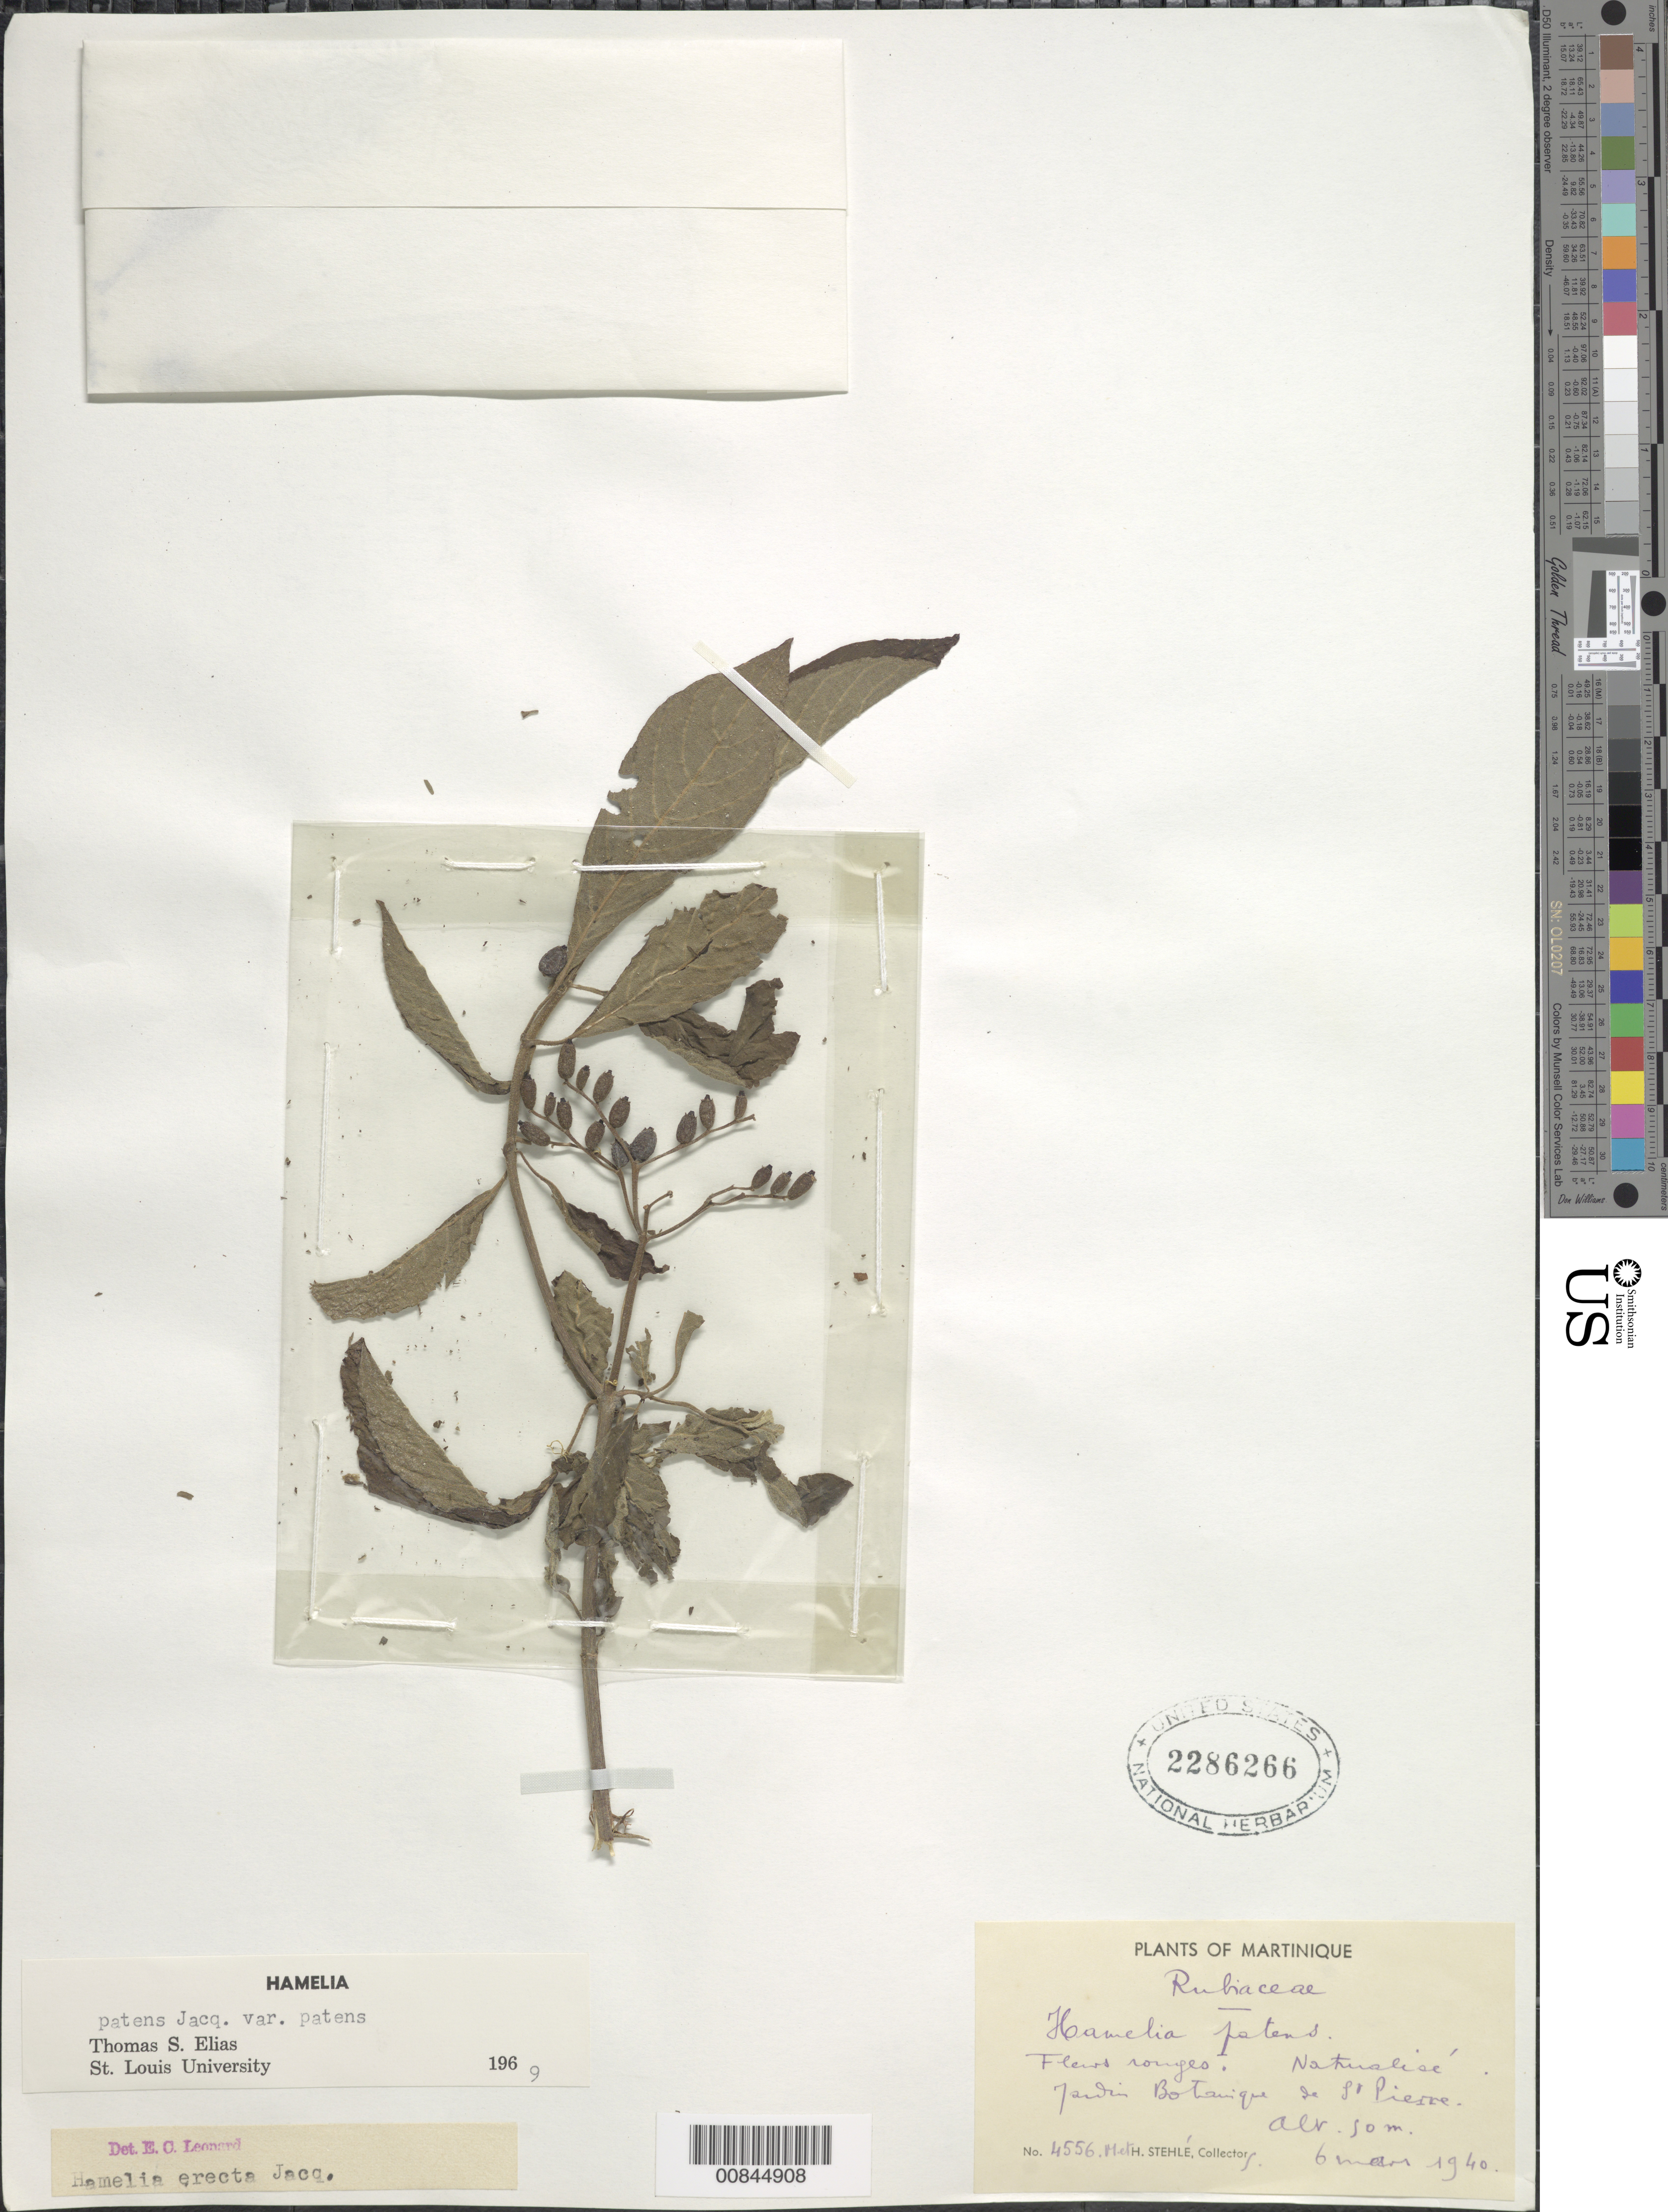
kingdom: Plantae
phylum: Tracheophyta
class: Magnoliopsida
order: Gentianales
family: Rubiaceae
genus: Hamelia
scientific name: Hamelia patens var. patens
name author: Jacq.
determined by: Elias, T. S.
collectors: H. Stehlé & M. Stehlé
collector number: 4556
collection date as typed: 06 Mar 1940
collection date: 1940-03-06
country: Martinique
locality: Jardin botanique, St. Pierre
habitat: Jardin botanique (Naturalized)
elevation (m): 50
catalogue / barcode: US 2286266